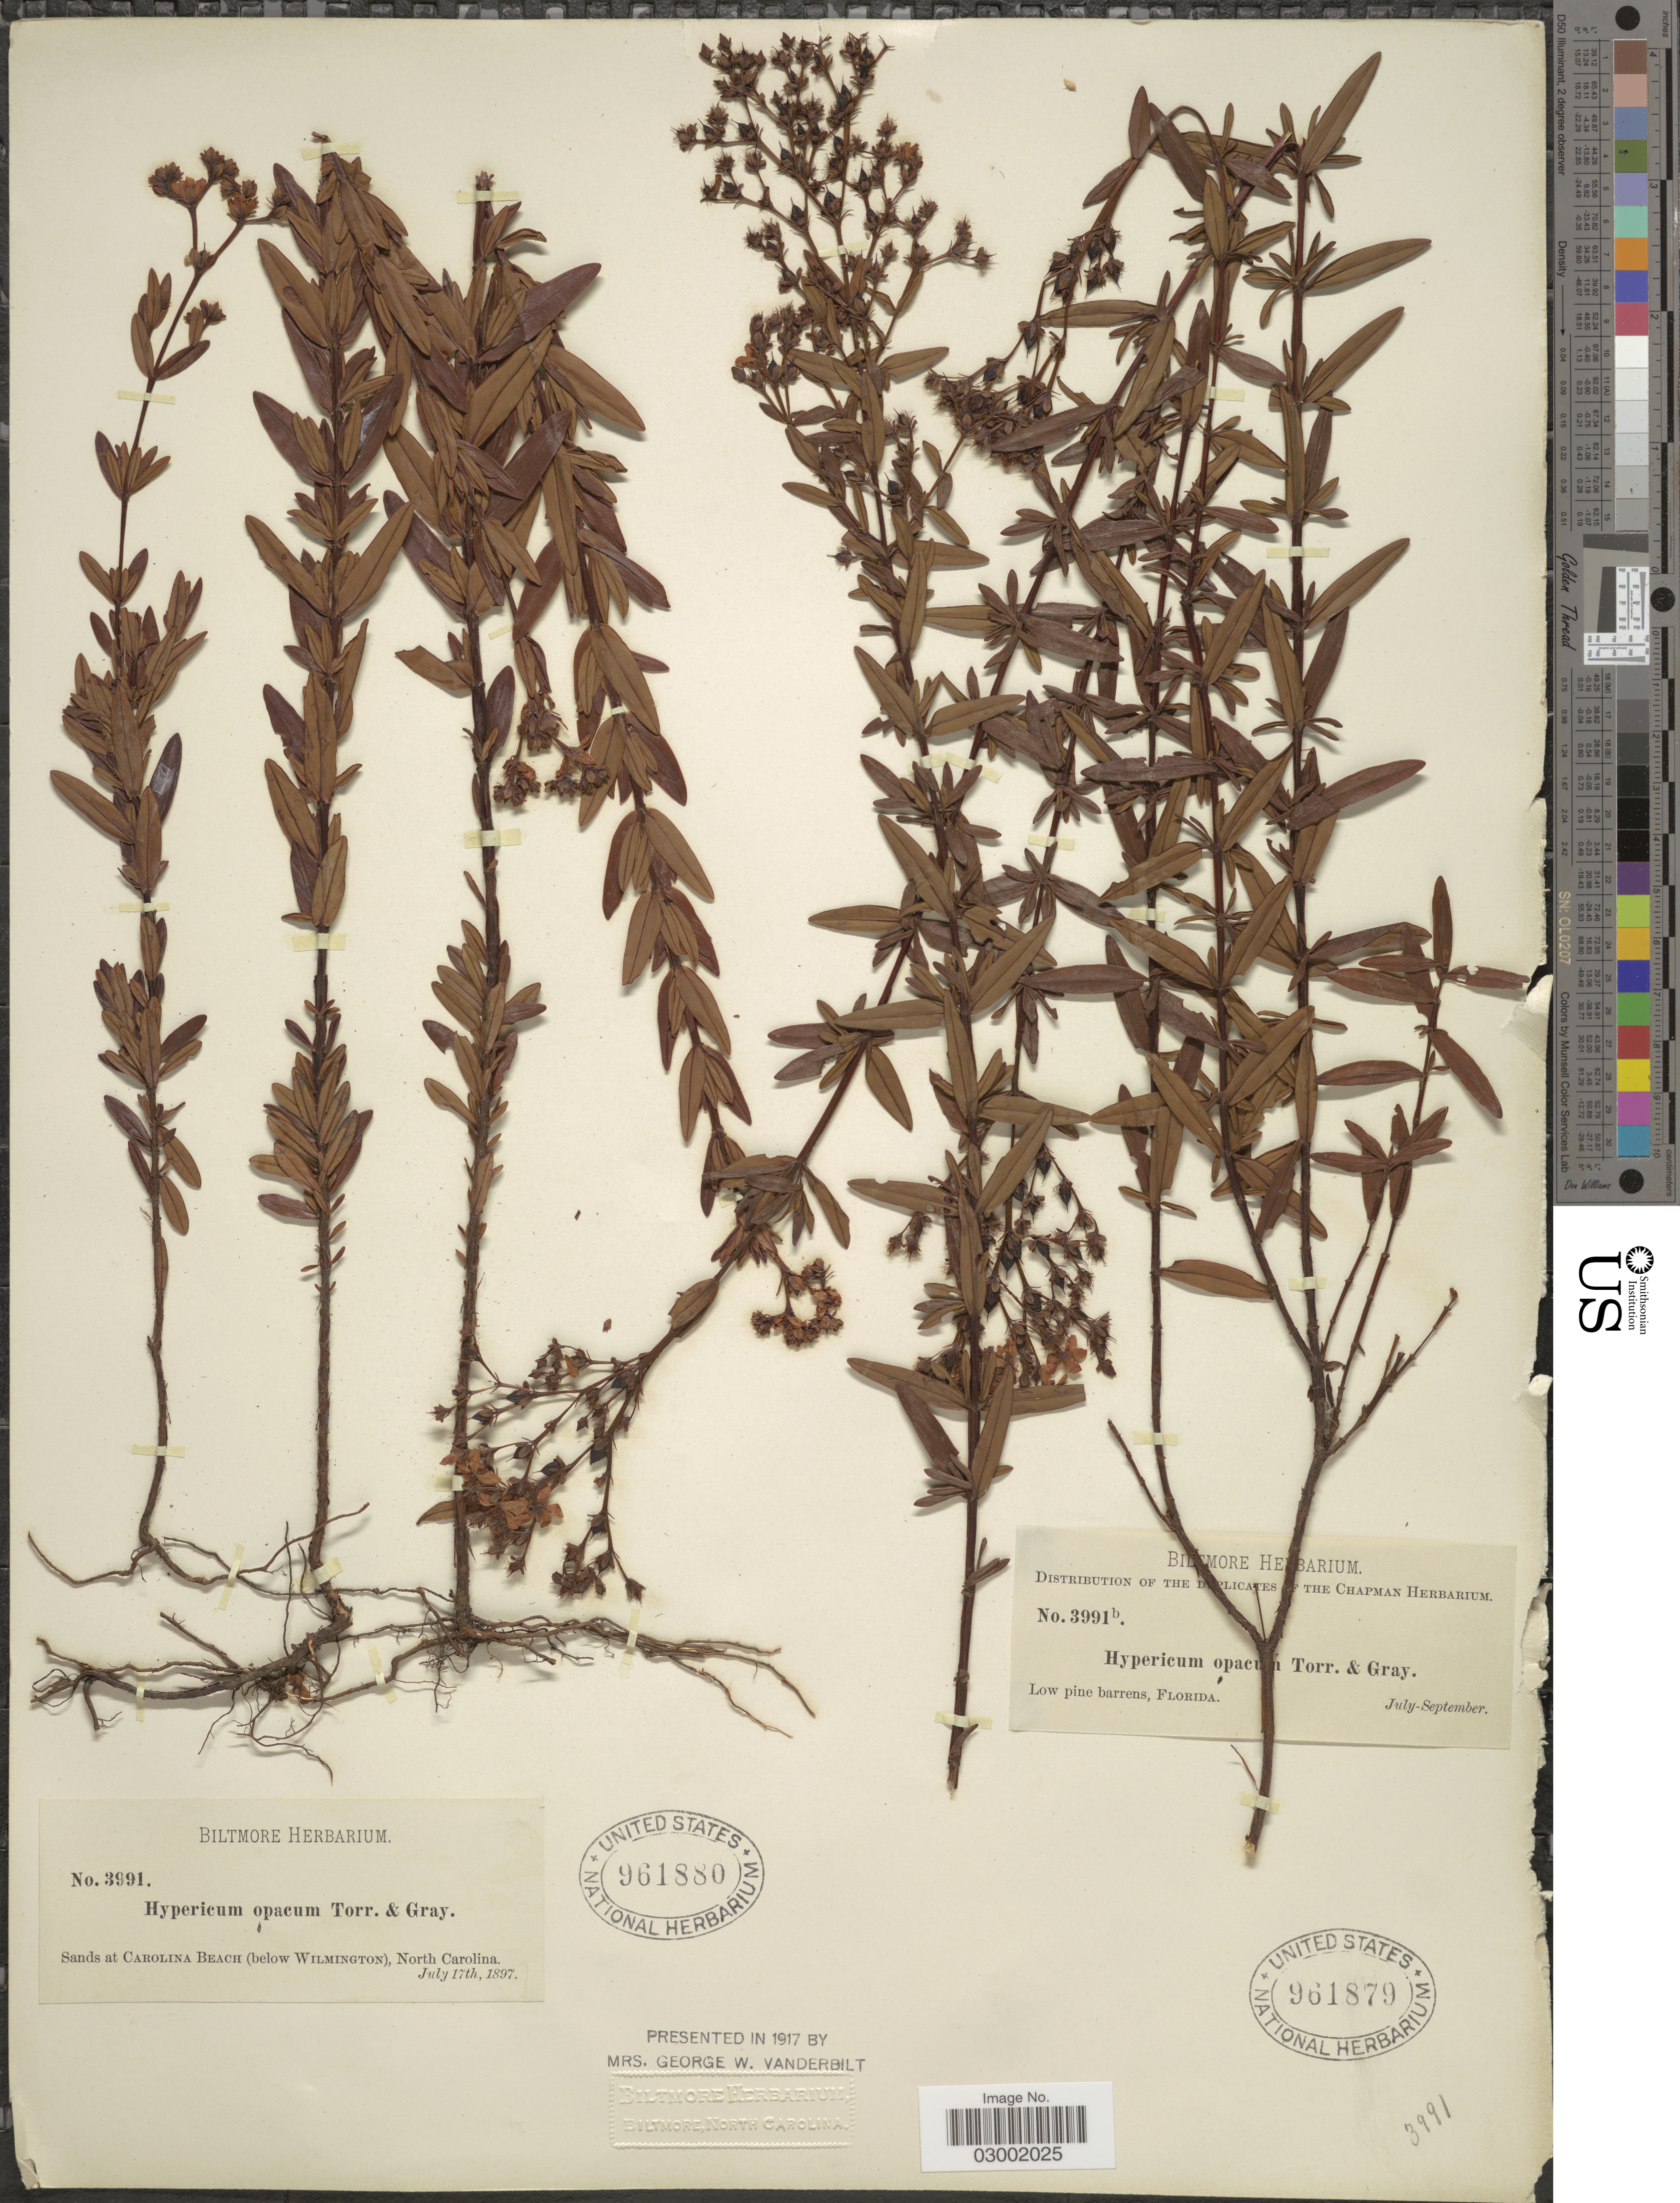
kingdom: Plantae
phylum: Tracheophyta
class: Magnoliopsida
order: Malpighiales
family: Hypericaceae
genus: Hypericum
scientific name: Hypericum opacum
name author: Torr. & A. Gray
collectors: ex herb. Biltmore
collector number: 3991b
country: United States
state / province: Florida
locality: Low pine barrens, Florida.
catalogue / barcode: US 961879